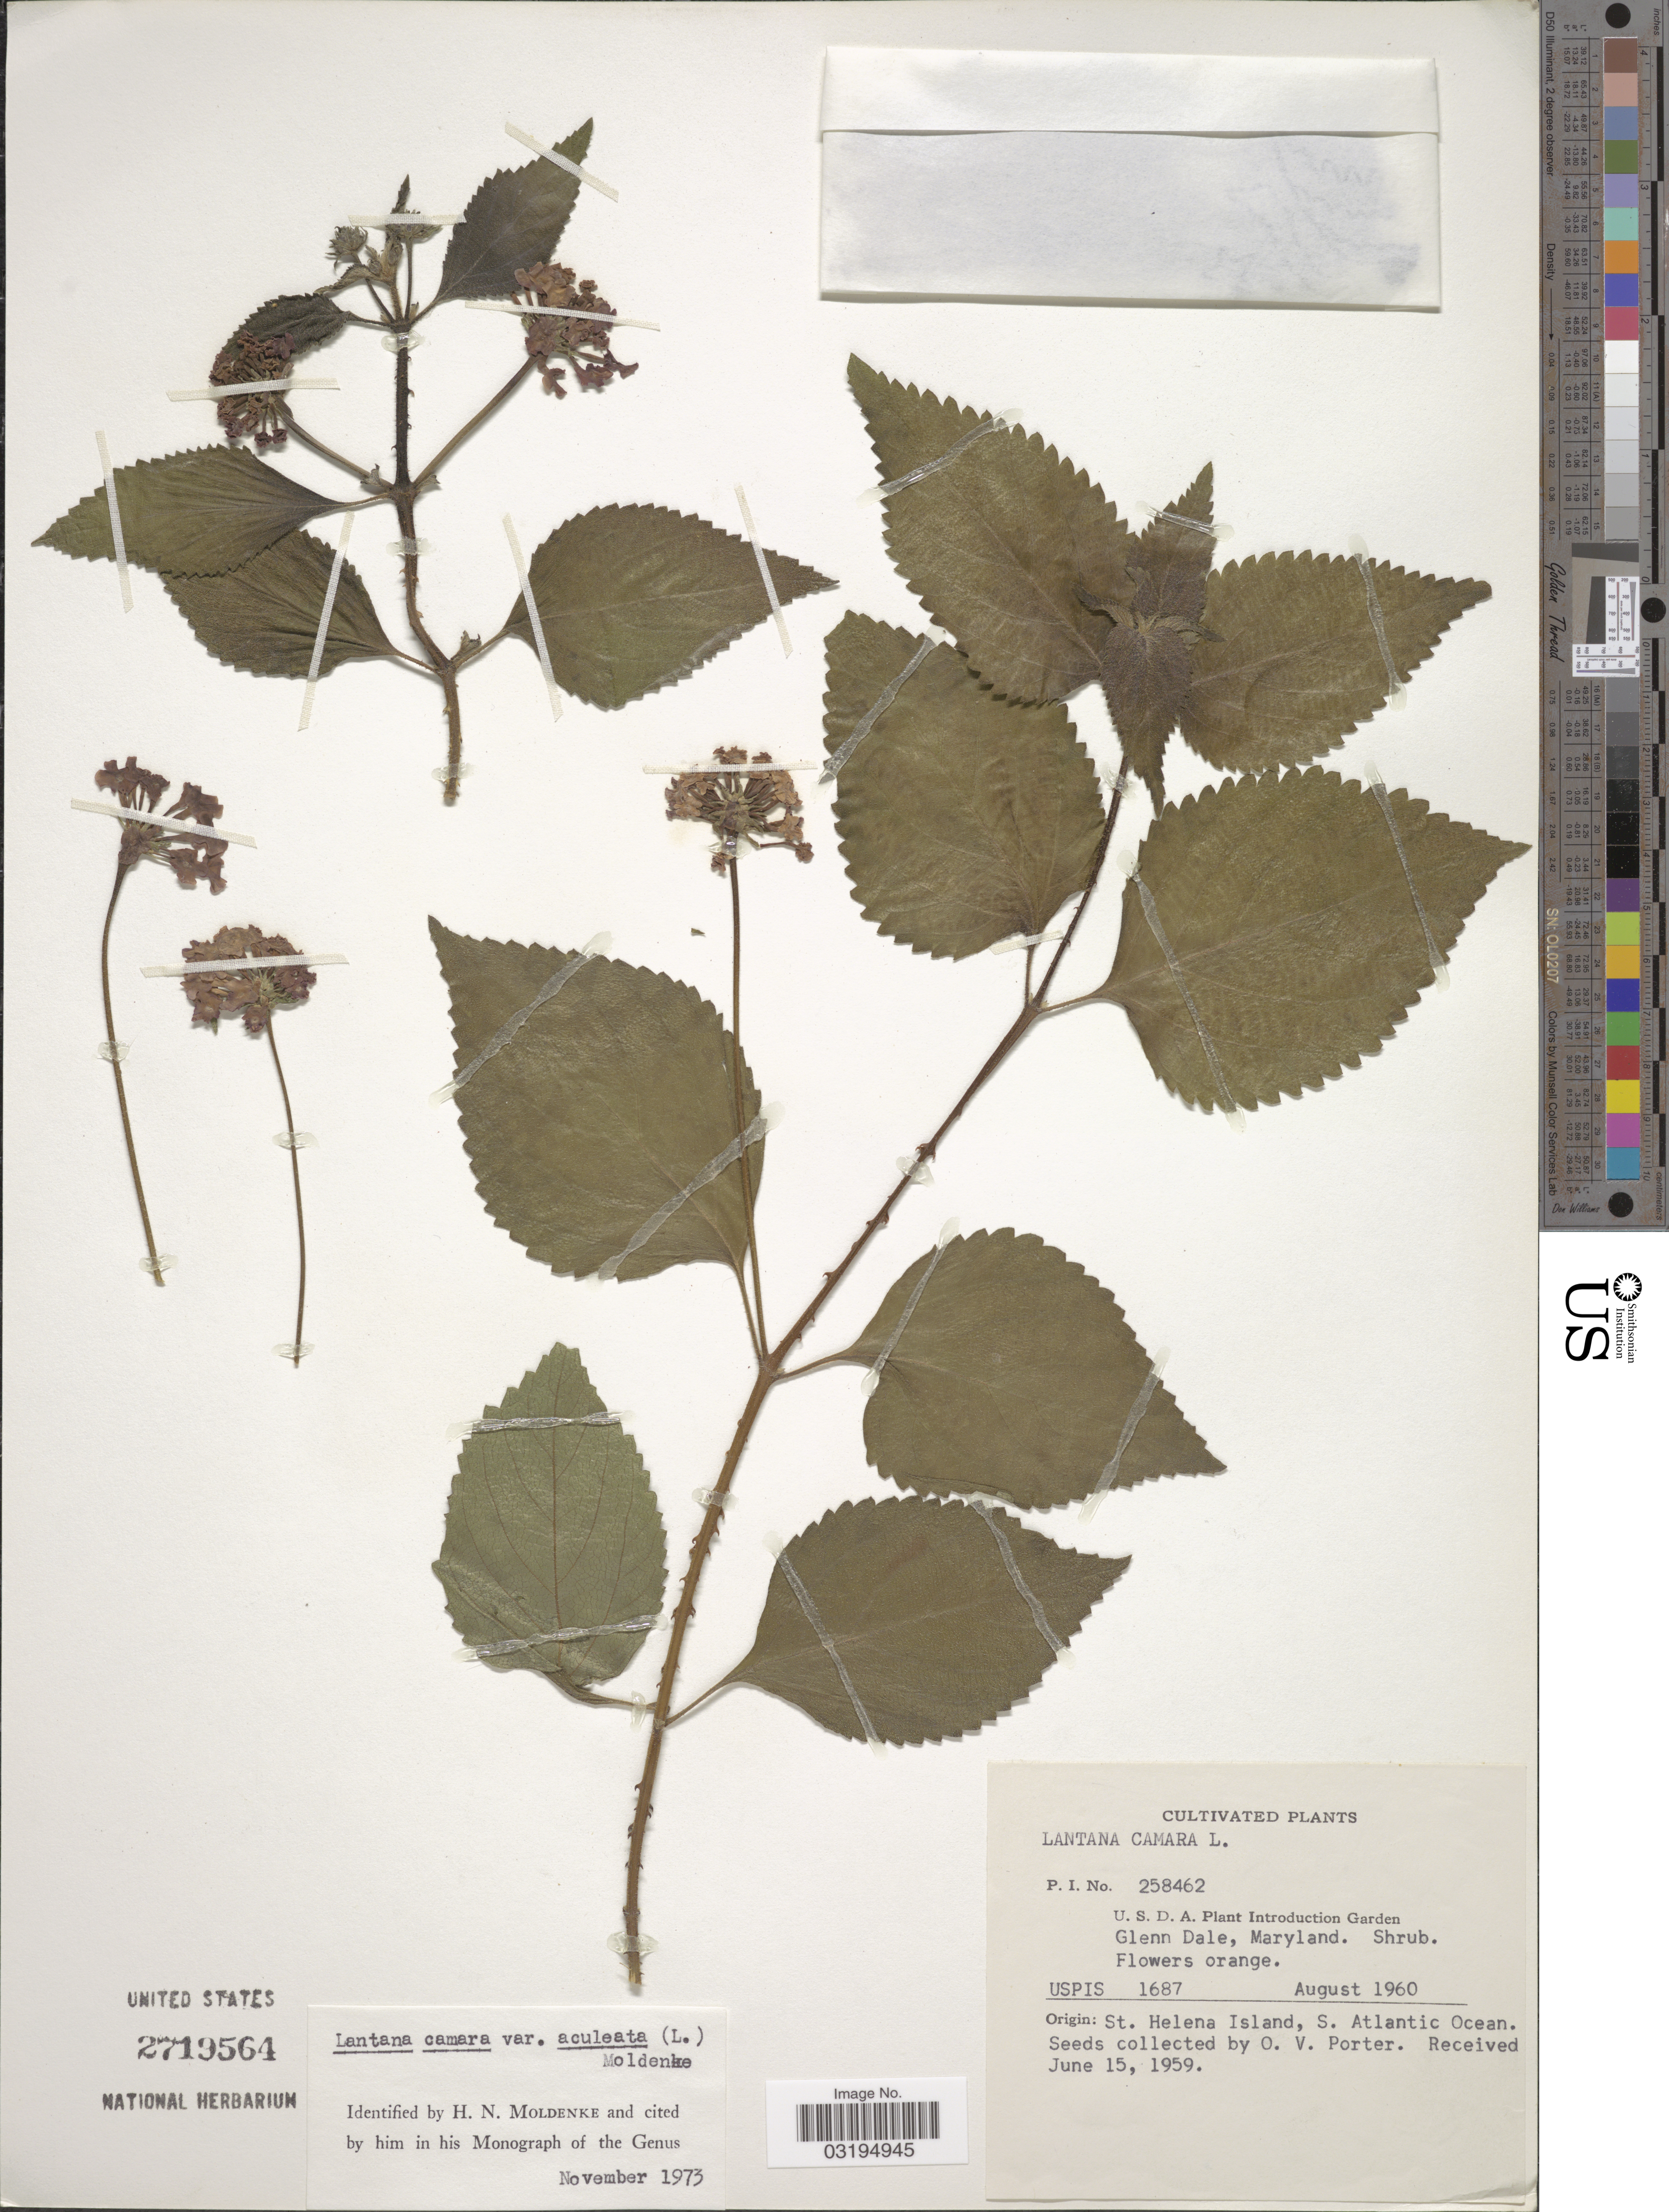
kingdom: Plantae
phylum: Tracheophyta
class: Magnoliopsida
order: Lamiales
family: Verbenaceae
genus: Lantana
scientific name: Lantana camara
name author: L.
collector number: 1687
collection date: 1960-08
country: United States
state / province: Maryland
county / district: Prince George's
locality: U.S.D.A. Plant Introduction Garden, Glenn Dale.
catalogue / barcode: US 2719564